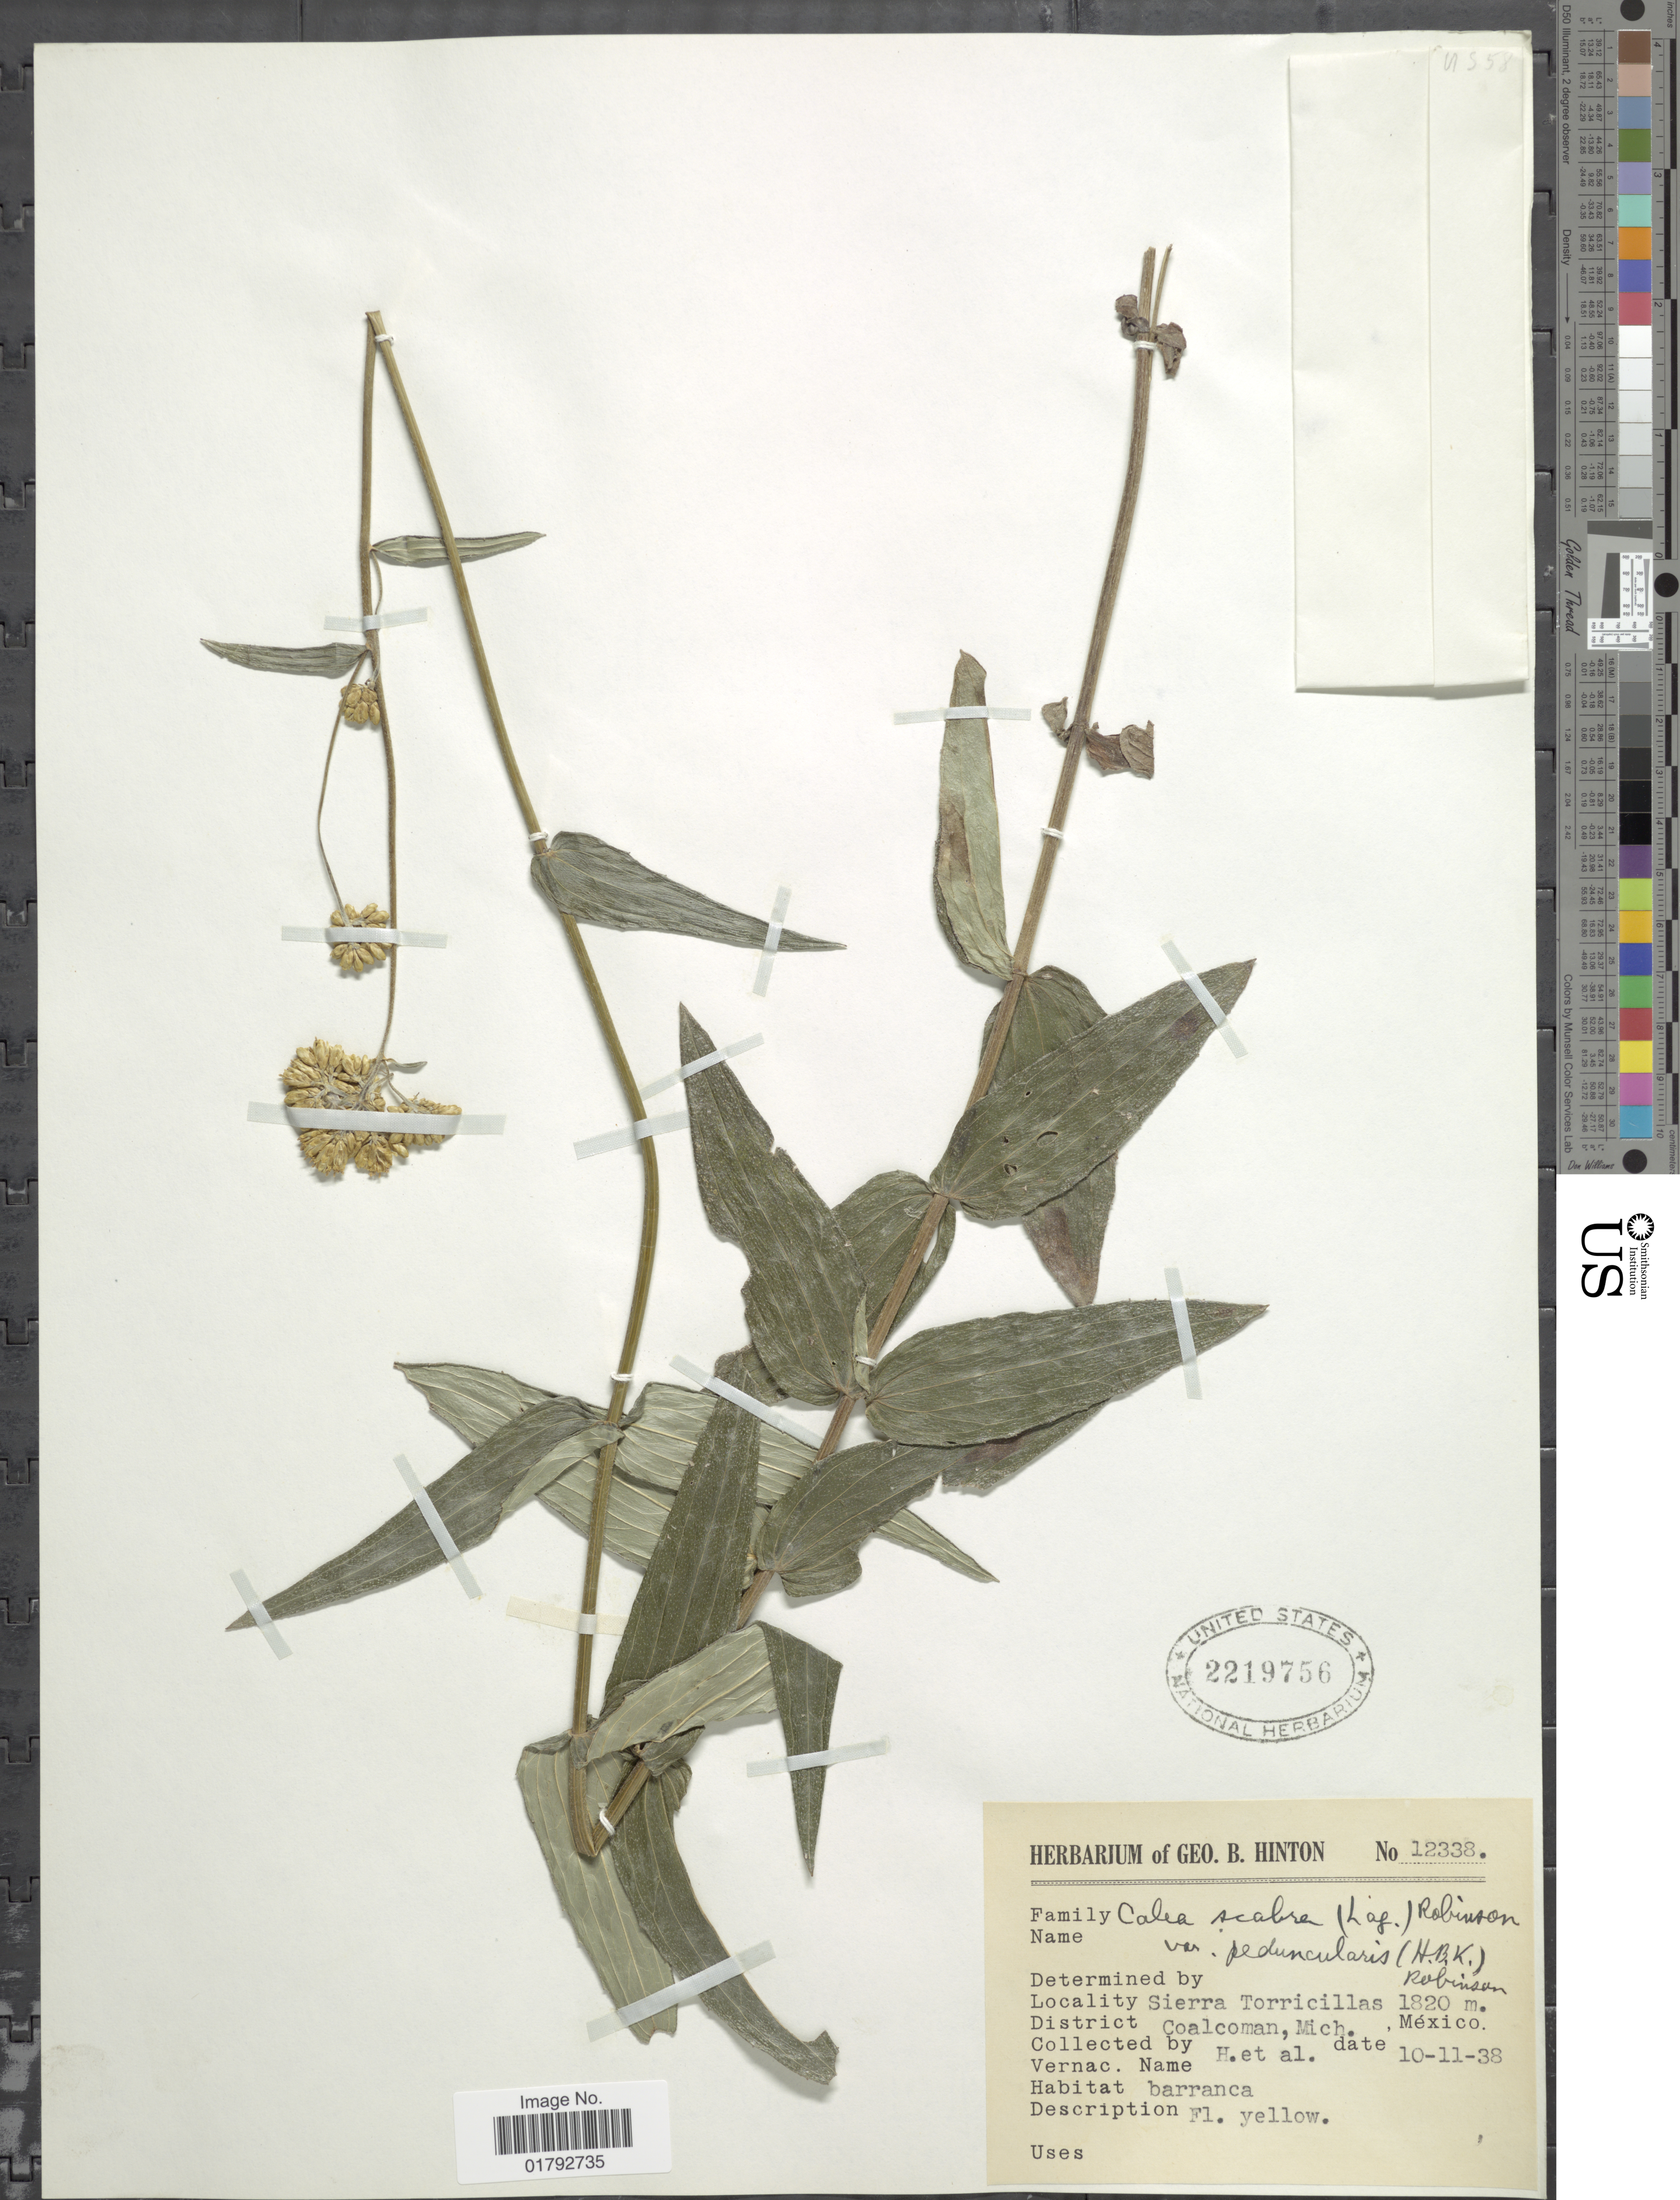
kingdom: Plantae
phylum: Tracheophyta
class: Magnoliopsida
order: Asterales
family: Asteraceae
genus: Alloispermum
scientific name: Alloispermum scabrum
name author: (Lag.) H. Rob.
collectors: G. B. Hinton & et al.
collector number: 12338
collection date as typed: Transcribed d/m/y: 10/11/38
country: Mexico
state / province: Michoacán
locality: Sierra Torricillas, Coalcoman, Mich, Mexico.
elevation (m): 1820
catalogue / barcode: US 2219756